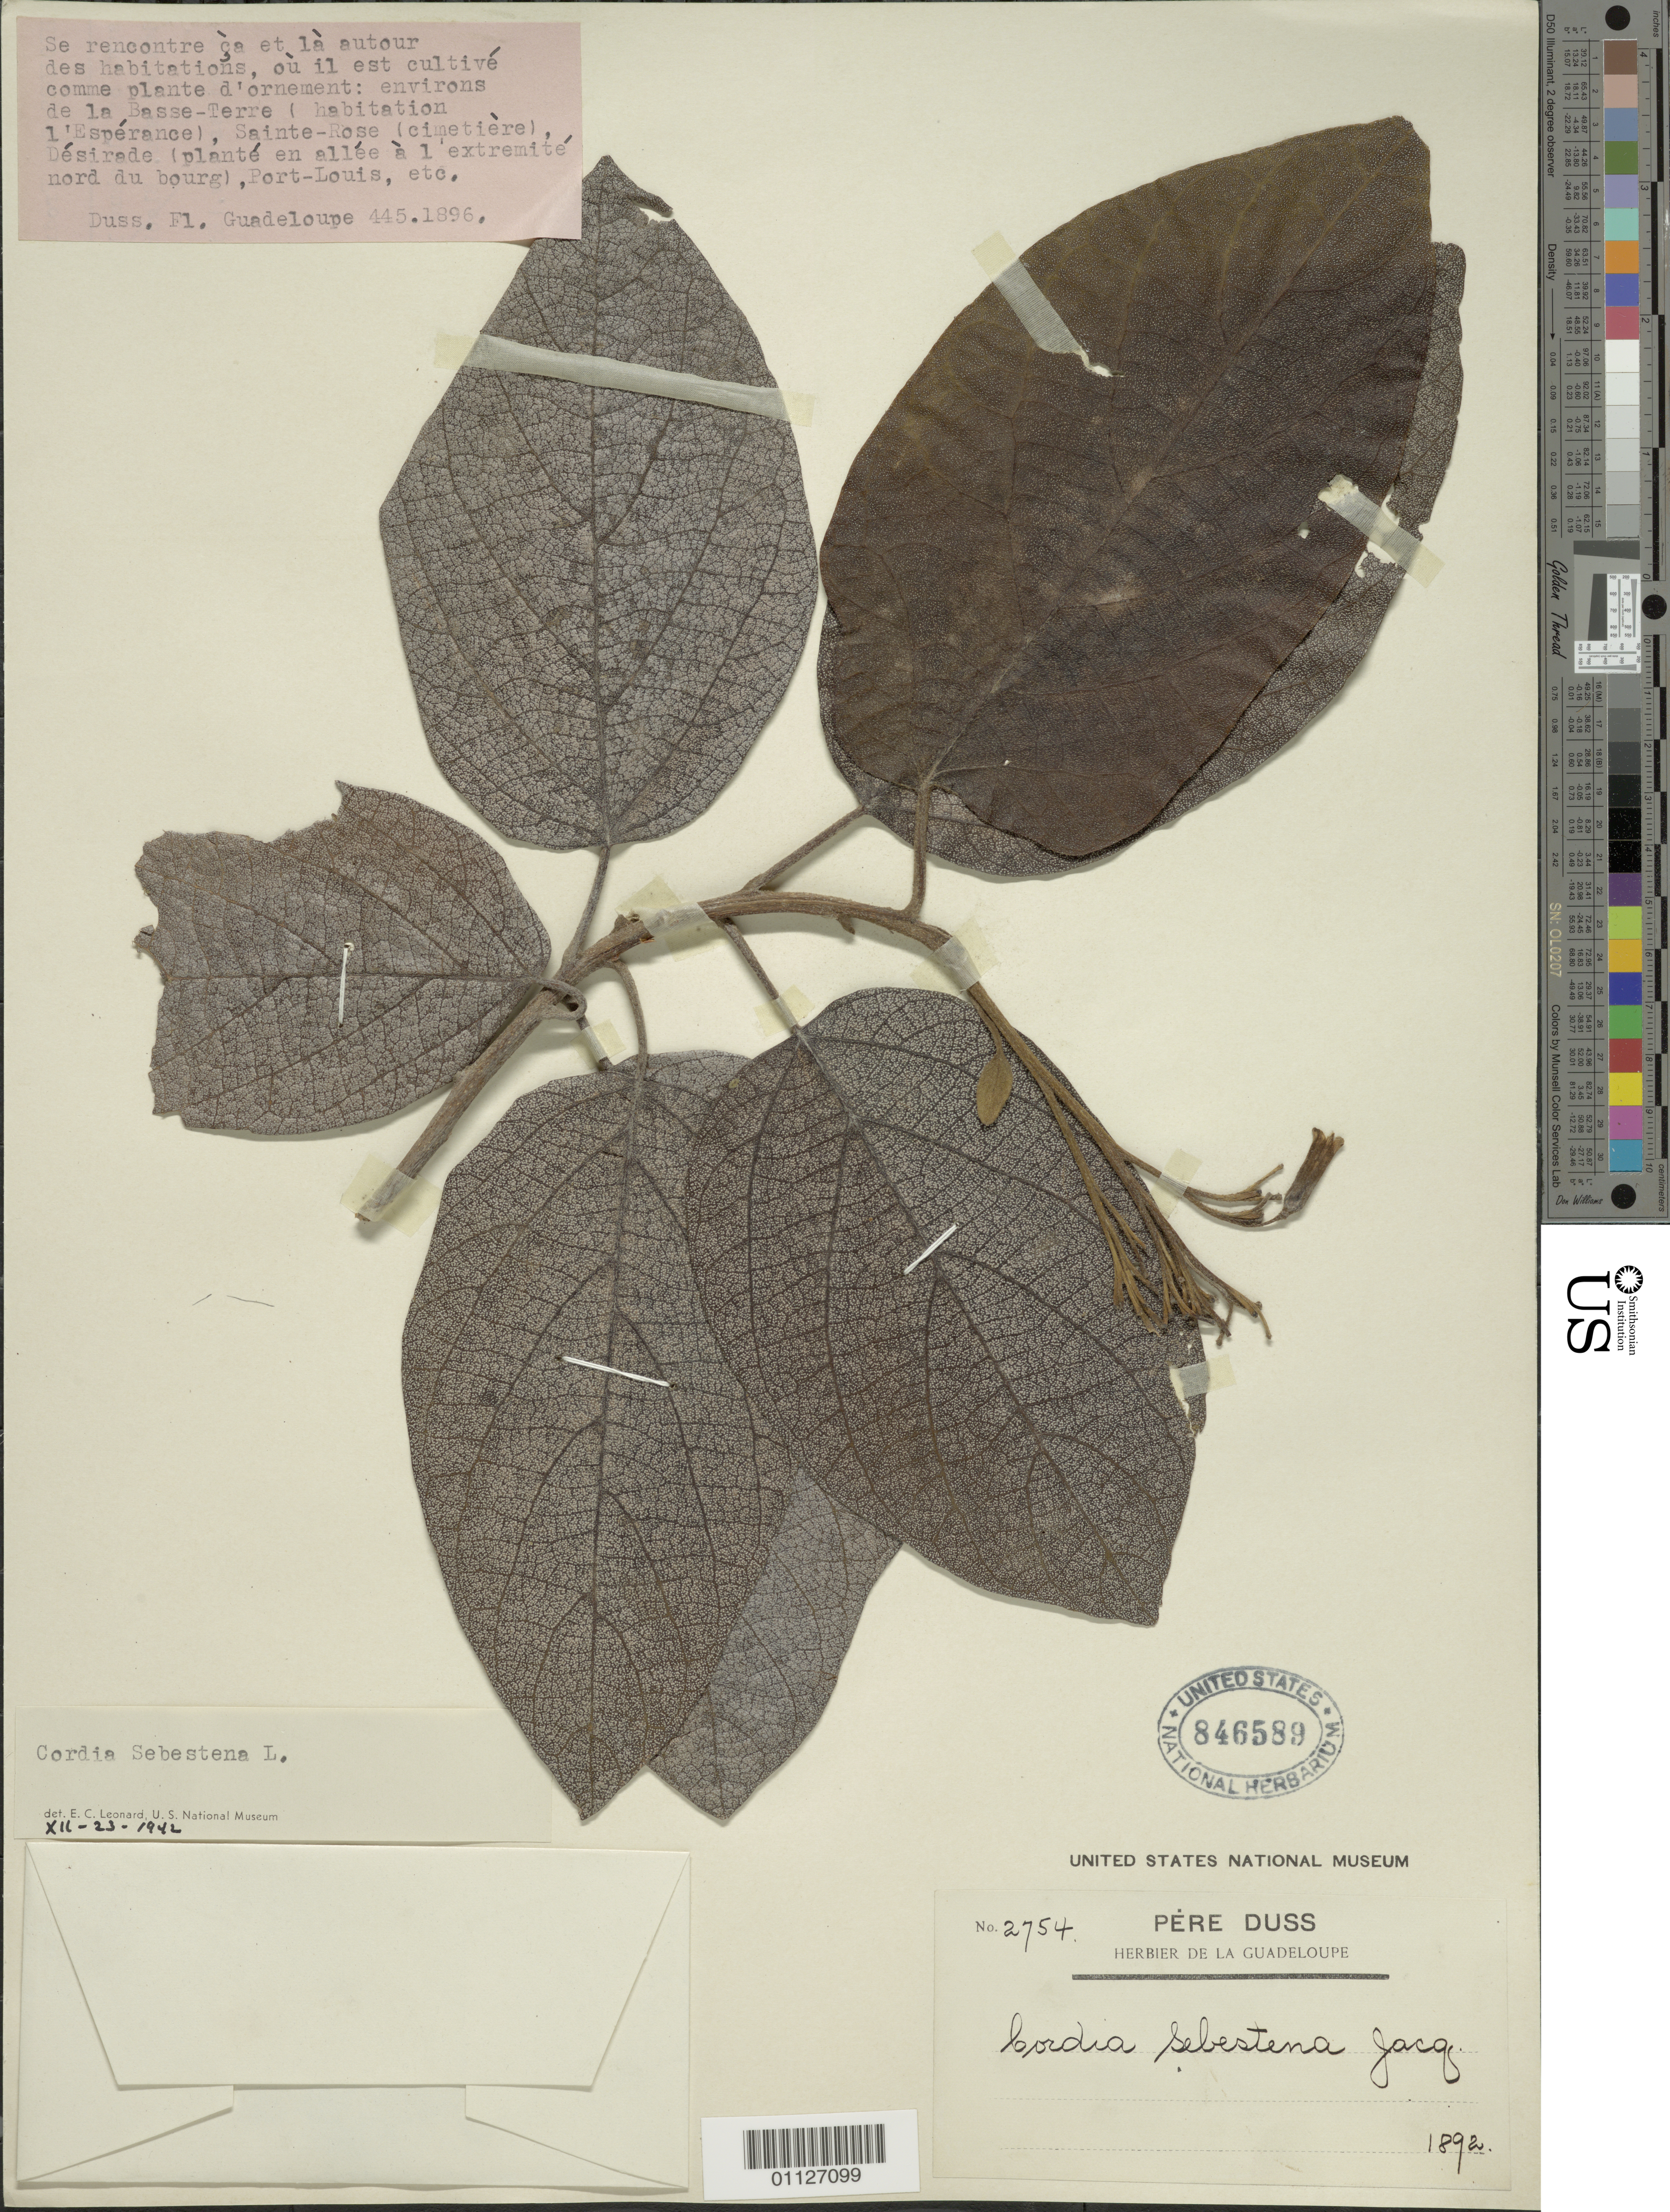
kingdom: Plantae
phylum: Tracheophyta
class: Magnoliopsida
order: Boraginales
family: Cordiaceae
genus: Cordia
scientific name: Cordia sebestena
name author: L.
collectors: Herbier de la Guadeloupe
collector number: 2754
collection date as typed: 01 Jan 1892 to 31 Dec 1892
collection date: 1892-01-01/1892-12-31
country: Guadeloupe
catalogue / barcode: US 846589